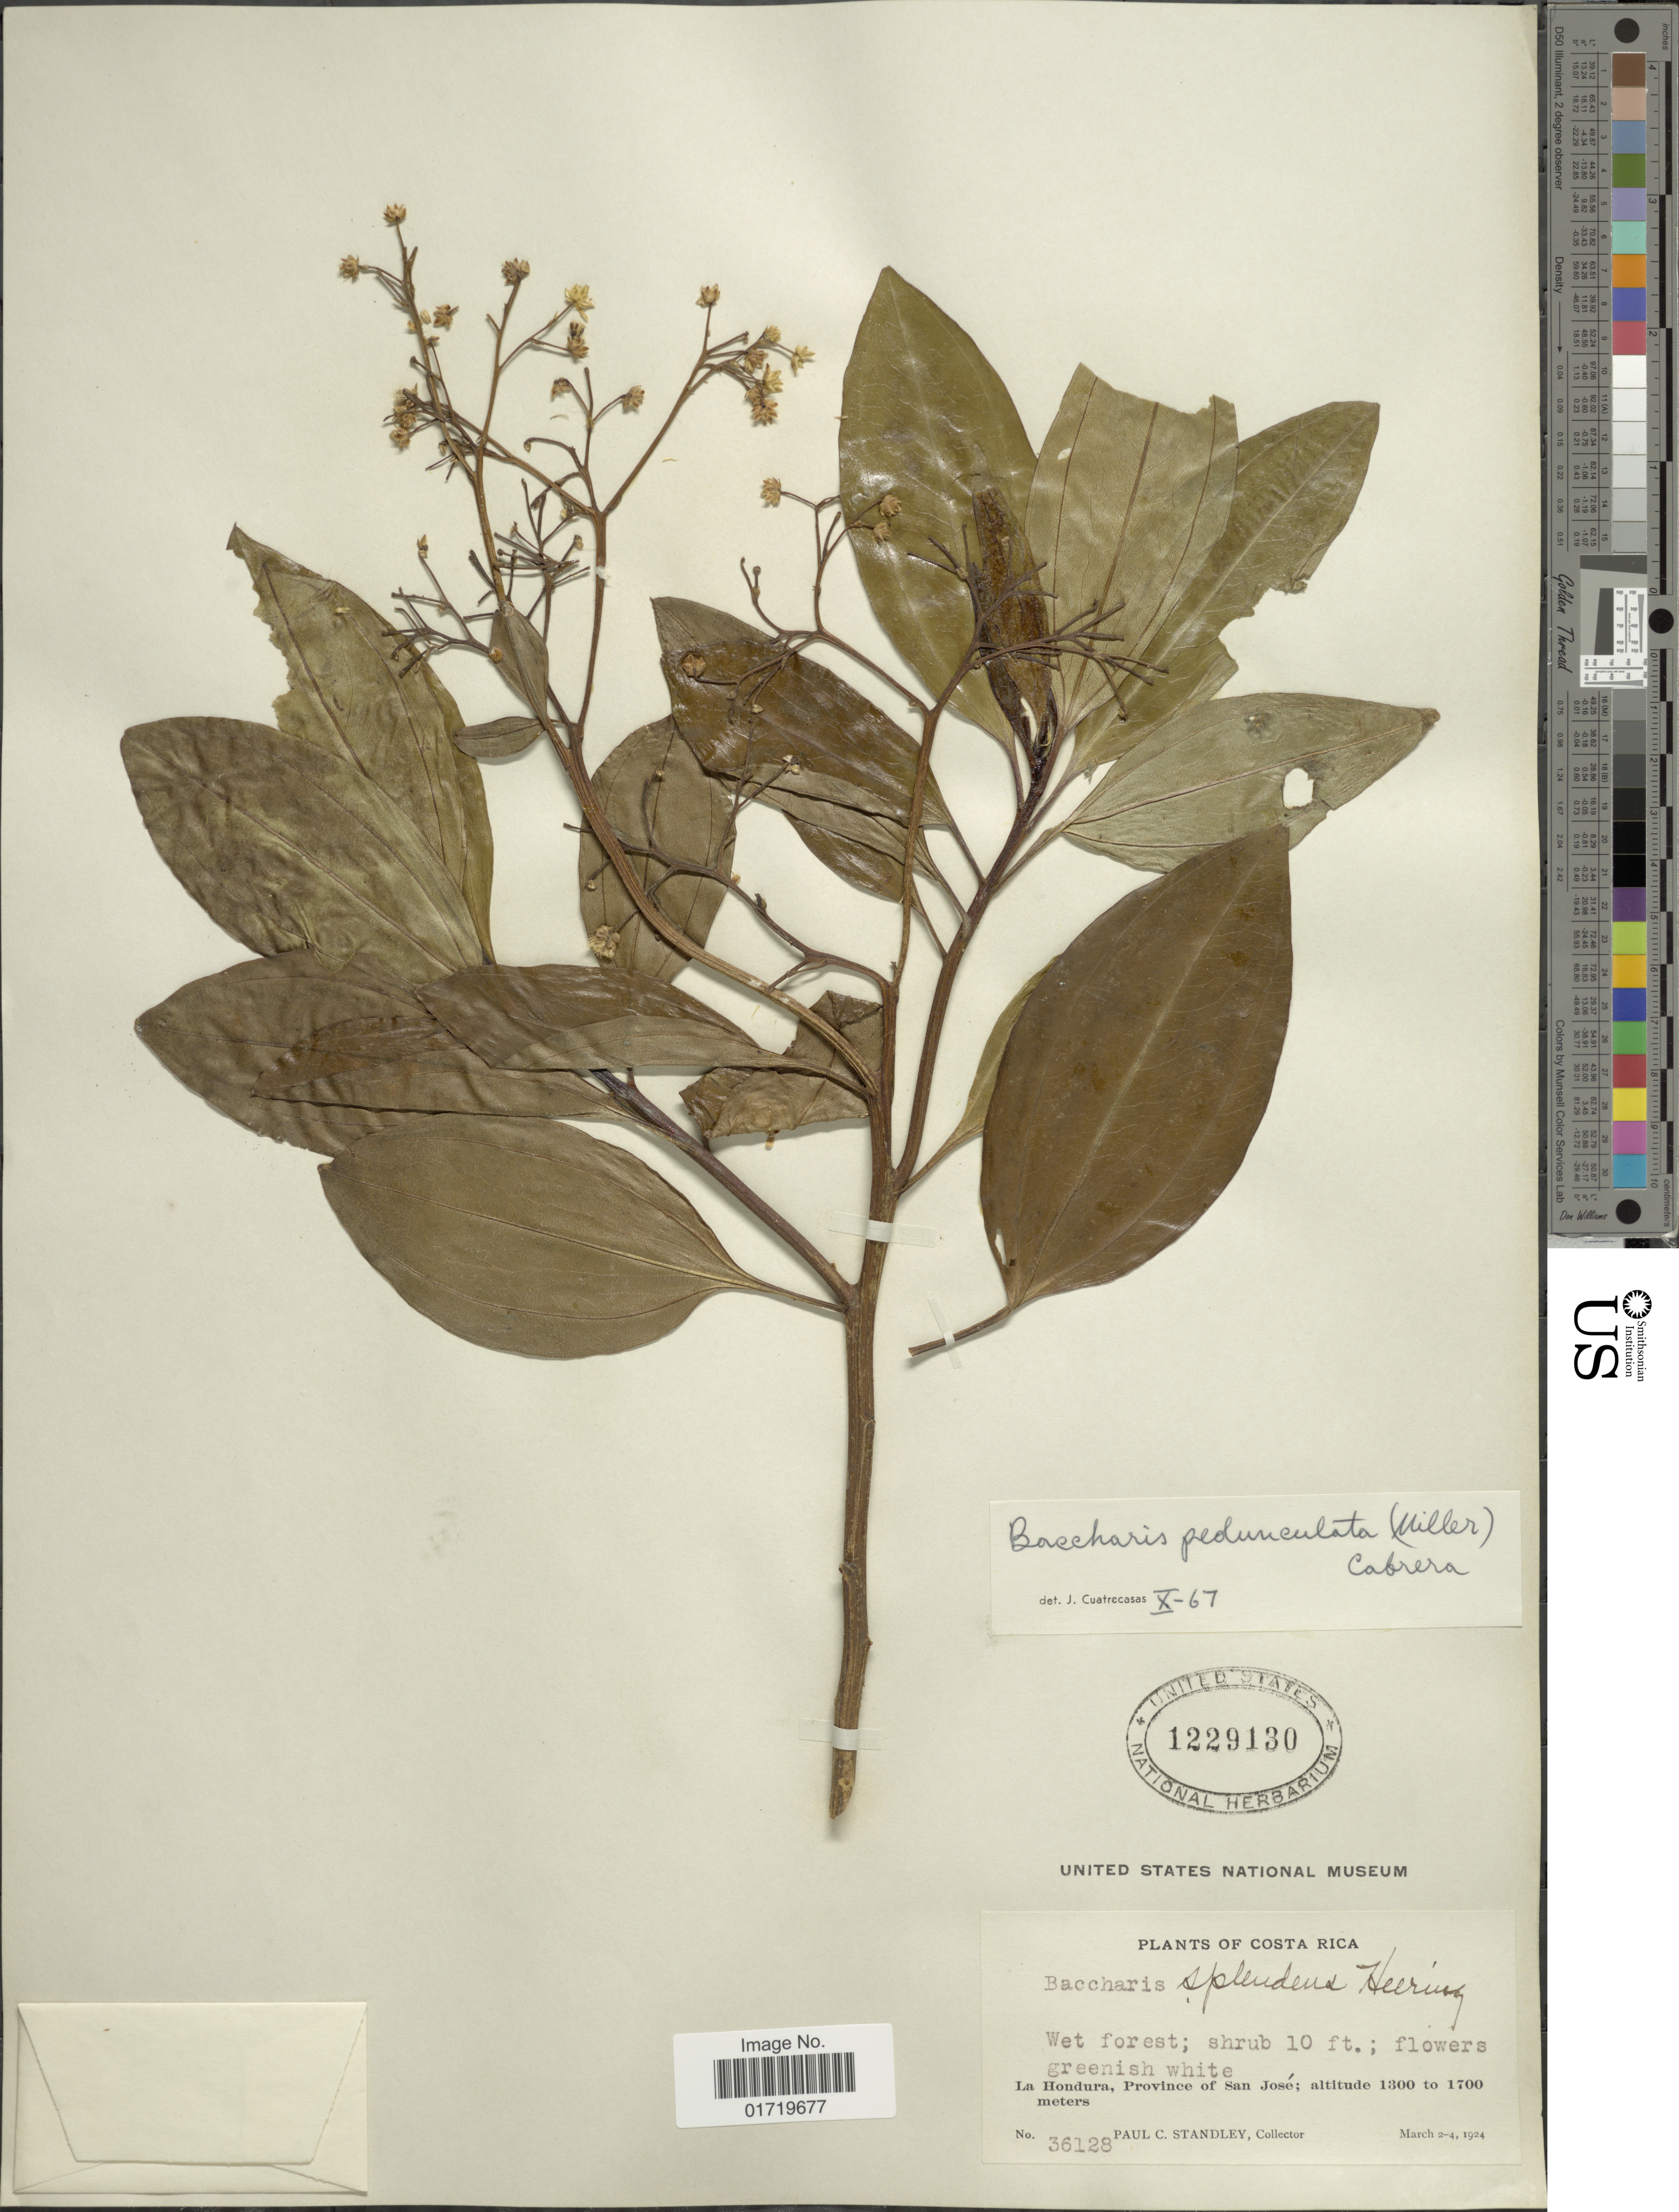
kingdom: Plantae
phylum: Tracheophyta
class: Magnoliopsida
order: Asterales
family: Asteraceae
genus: Baccharis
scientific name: Baccharis pedunculata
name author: (Mill.) Cabrera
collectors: P. C. Standley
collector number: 36128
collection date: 1924-03-02/1924-03-04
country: Costa Rica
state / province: San José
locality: La Hondura, Province of San Jose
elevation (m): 1300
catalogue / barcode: US 1229130